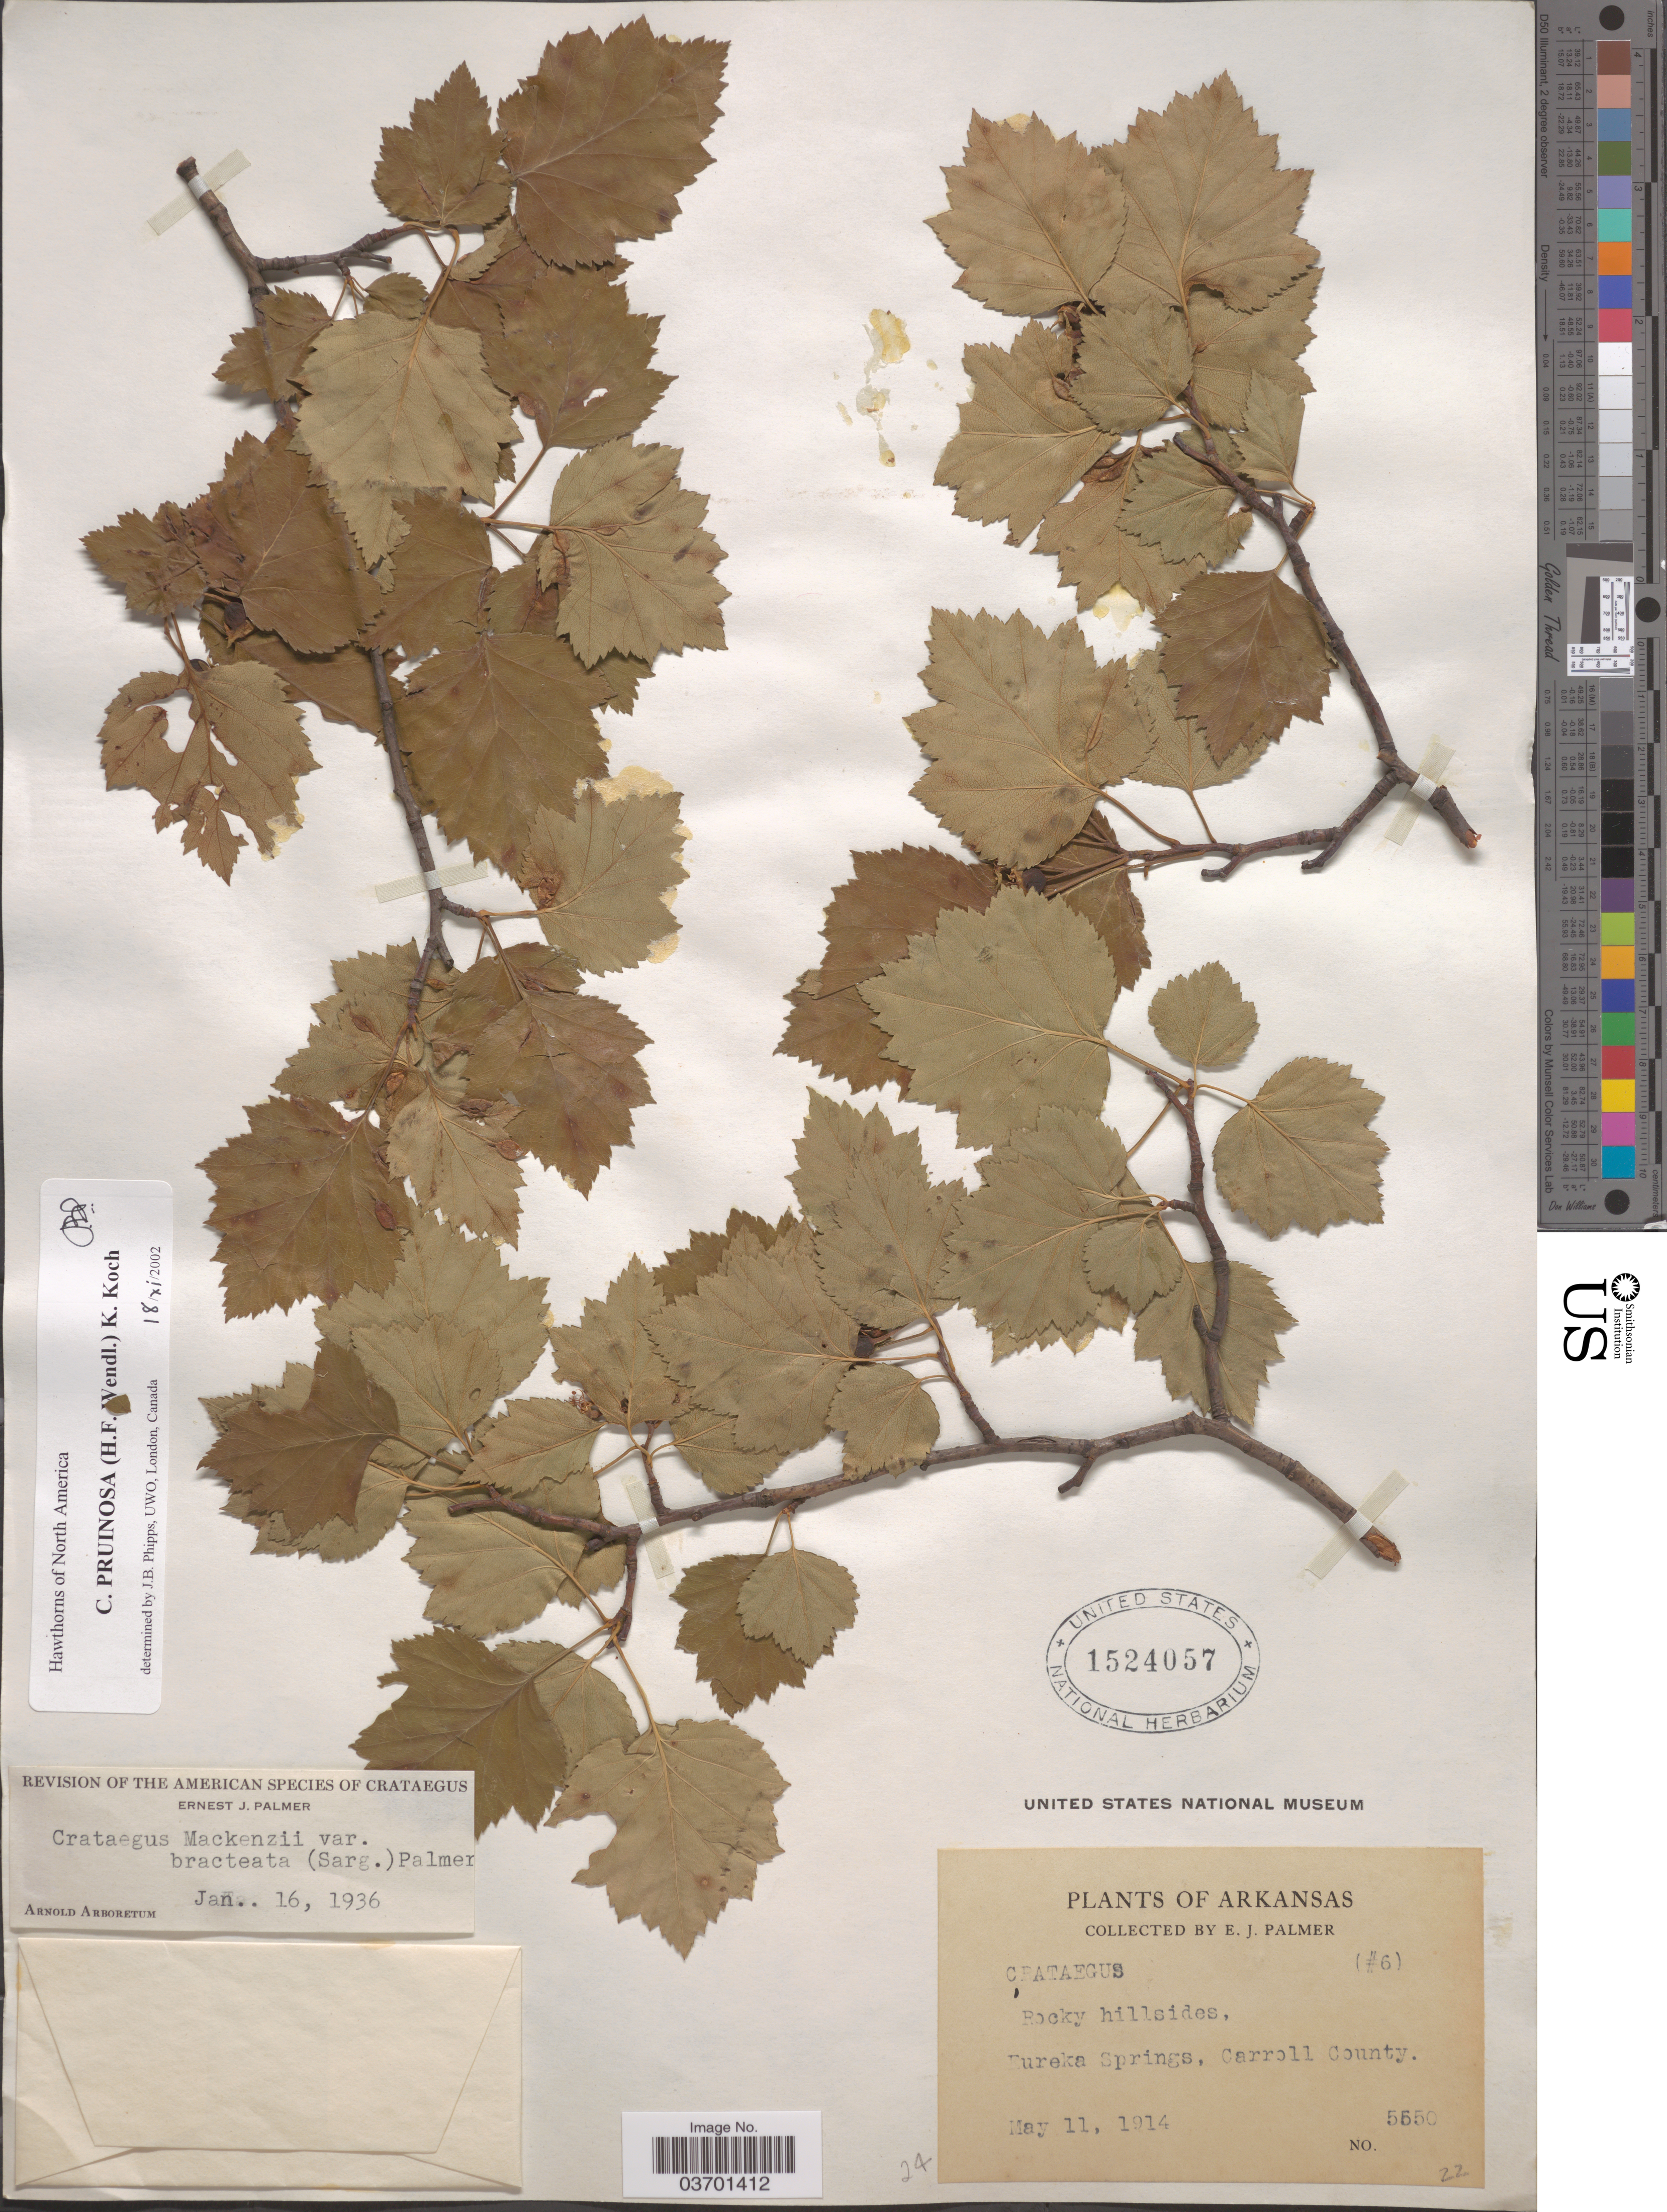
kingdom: Plantae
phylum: Tracheophyta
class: Magnoliopsida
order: Rosales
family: Rosaceae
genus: Crataegus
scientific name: Crataegus pruinosa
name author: (H.L. Wendl.) K. Koch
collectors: E. J. Palmer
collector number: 5550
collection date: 1914-05-11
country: United States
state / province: Arkansas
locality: Eureka Springs, Carroll County.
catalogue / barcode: US 1524057